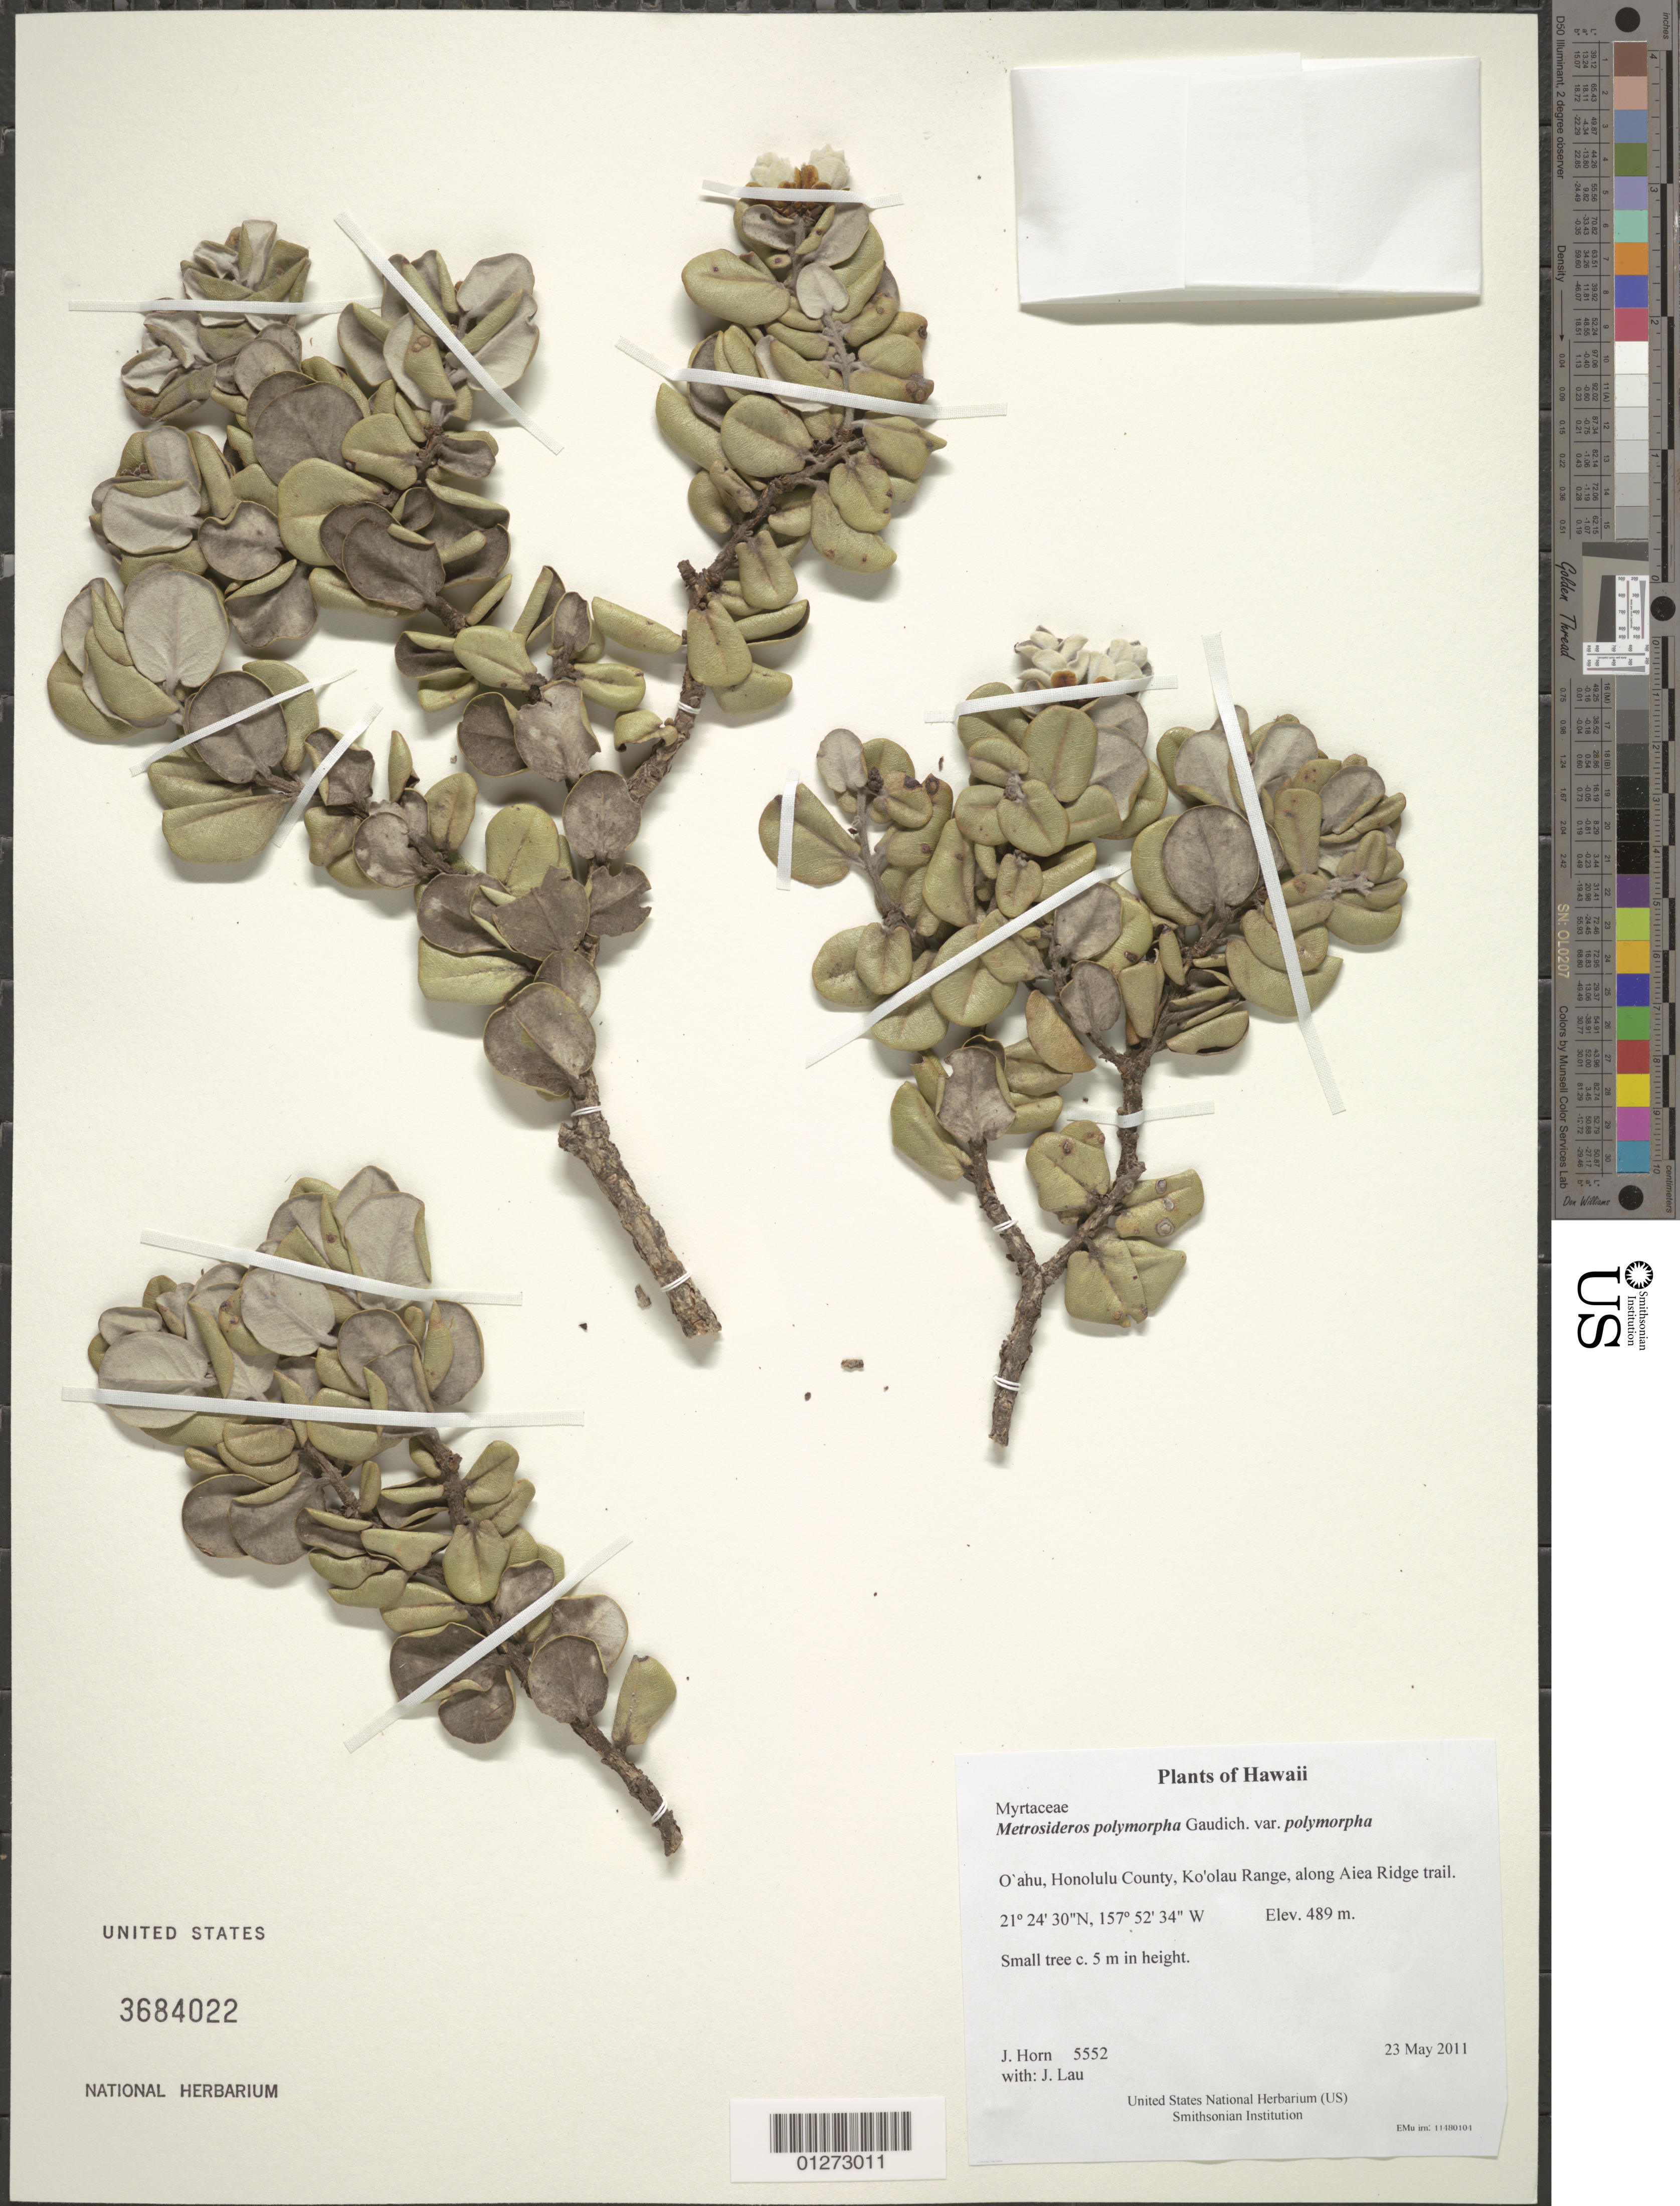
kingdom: Plantae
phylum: Tracheophyta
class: Magnoliopsida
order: Myrtales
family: Myrtaceae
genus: Metrosideros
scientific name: Metrosideros polymorpha var. polymorpha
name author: Gaudich.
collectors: J. Horn & J. Lau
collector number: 5552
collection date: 2011-05-23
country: United States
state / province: Hawaii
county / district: Honolulu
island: Oahu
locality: Ko'olau Range, along Aiea Ridge trail.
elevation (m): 489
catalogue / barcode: US 3684022